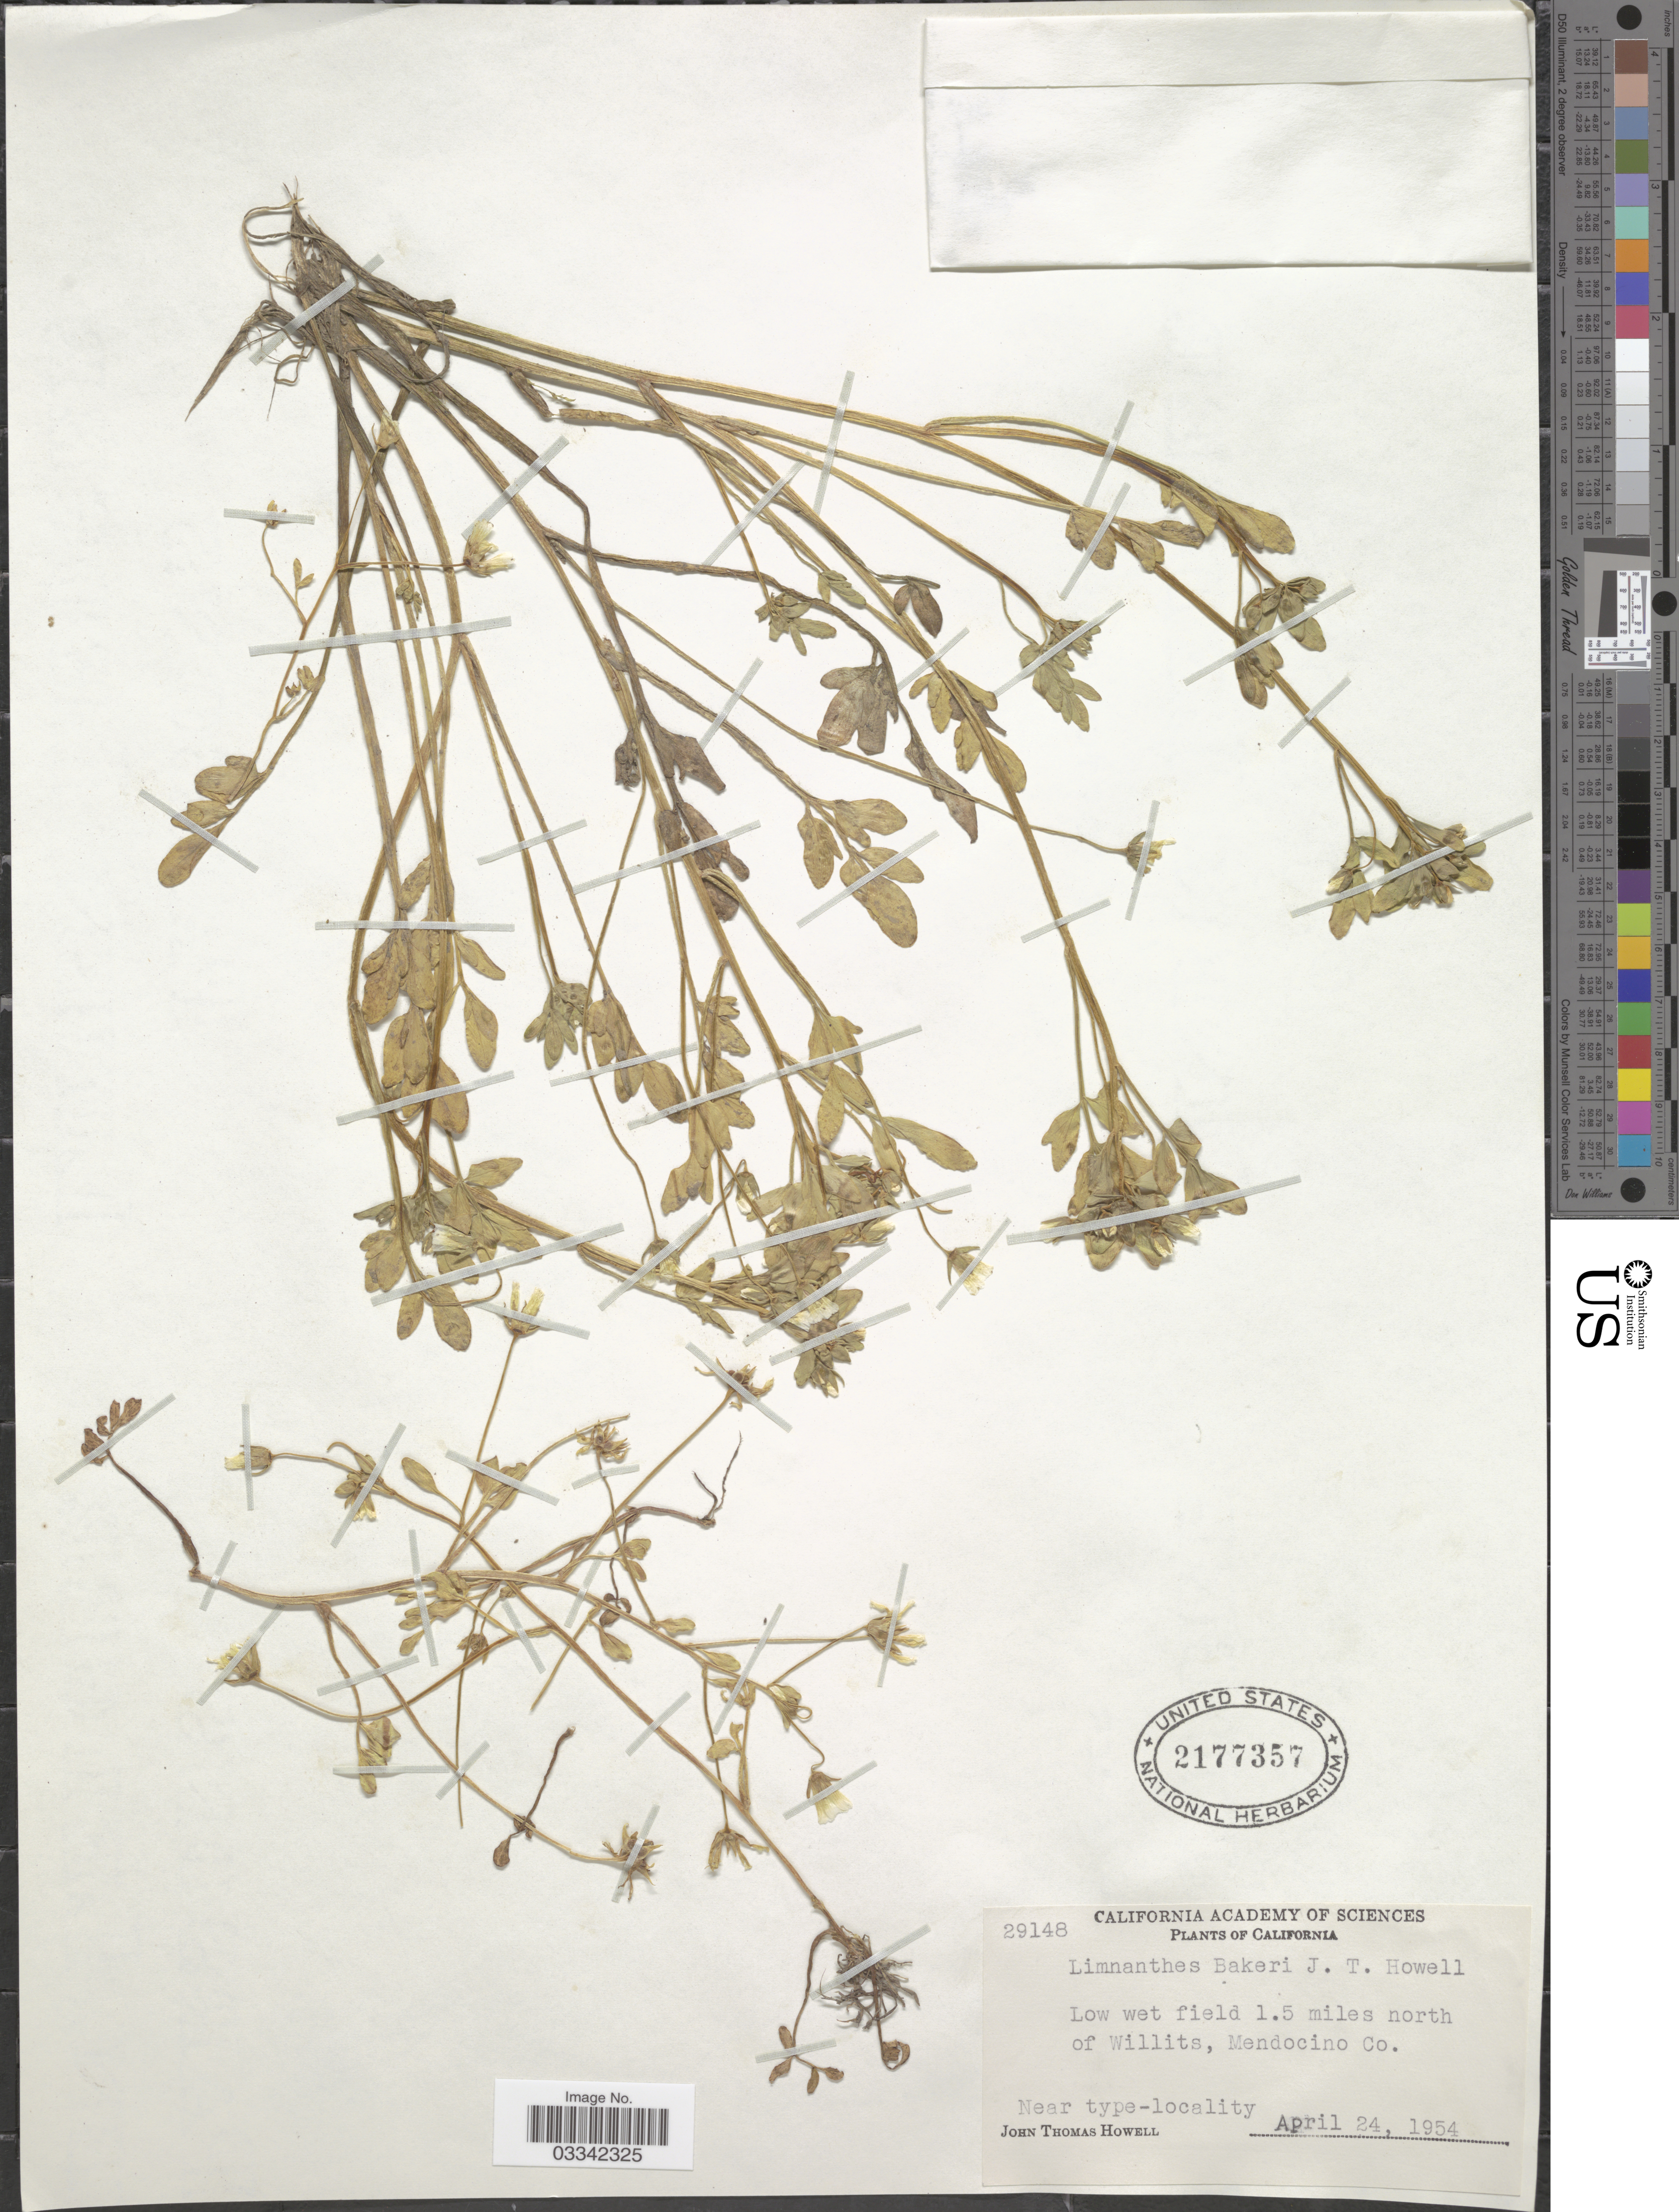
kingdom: Plantae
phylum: Tracheophyta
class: Magnoliopsida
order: Brassicales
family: Limnanthaceae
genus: Limnanthes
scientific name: Limnanthes bakeri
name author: J.T. Howell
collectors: J. T. Howell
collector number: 29148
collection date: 1954-04-24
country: United States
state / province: California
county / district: Mendocino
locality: Low wet field1.5 miles north of Willits, Mendocino Co.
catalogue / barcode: US 2177357